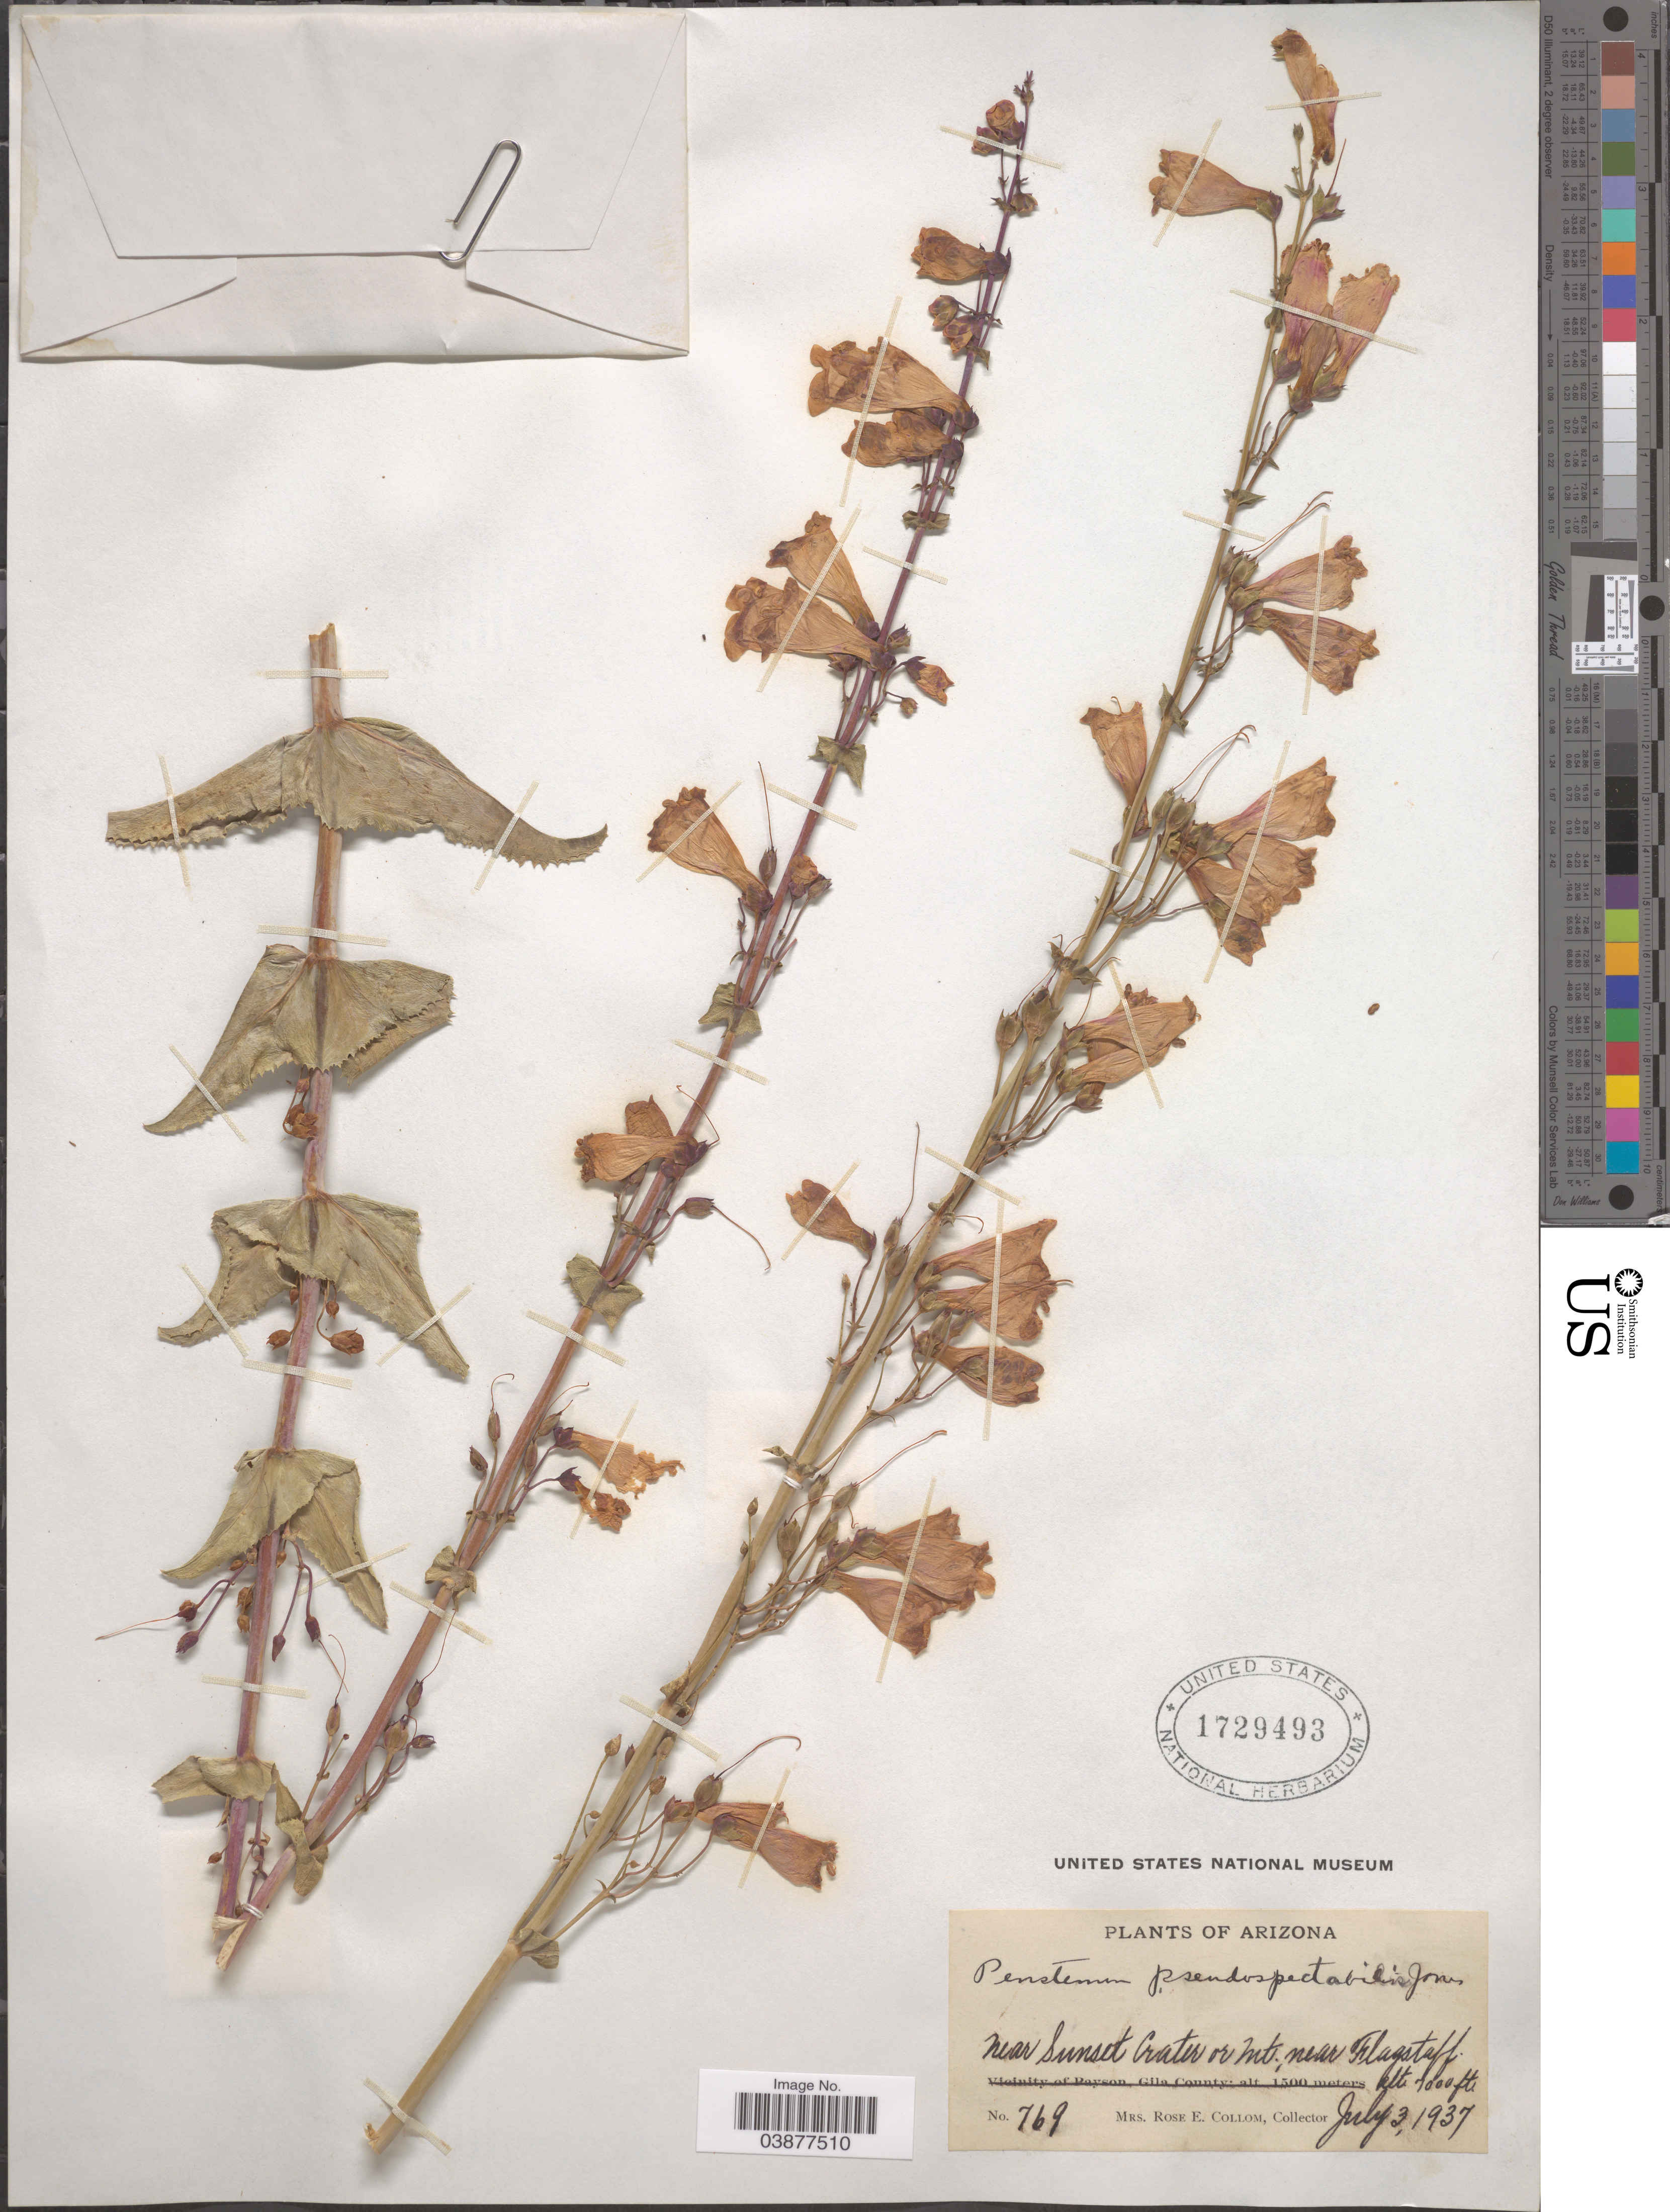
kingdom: Plantae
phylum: Tracheophyta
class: Magnoliopsida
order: Lamiales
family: Plantaginaceae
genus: Penstemon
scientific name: Penstemon pseudospectabilis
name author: M.E. Jones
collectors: R. E. Collom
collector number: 769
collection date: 1937-07-03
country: United States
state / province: Arizona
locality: Near Sunset Crater or Mt. near Flagstaff.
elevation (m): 2134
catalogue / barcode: US 1729493